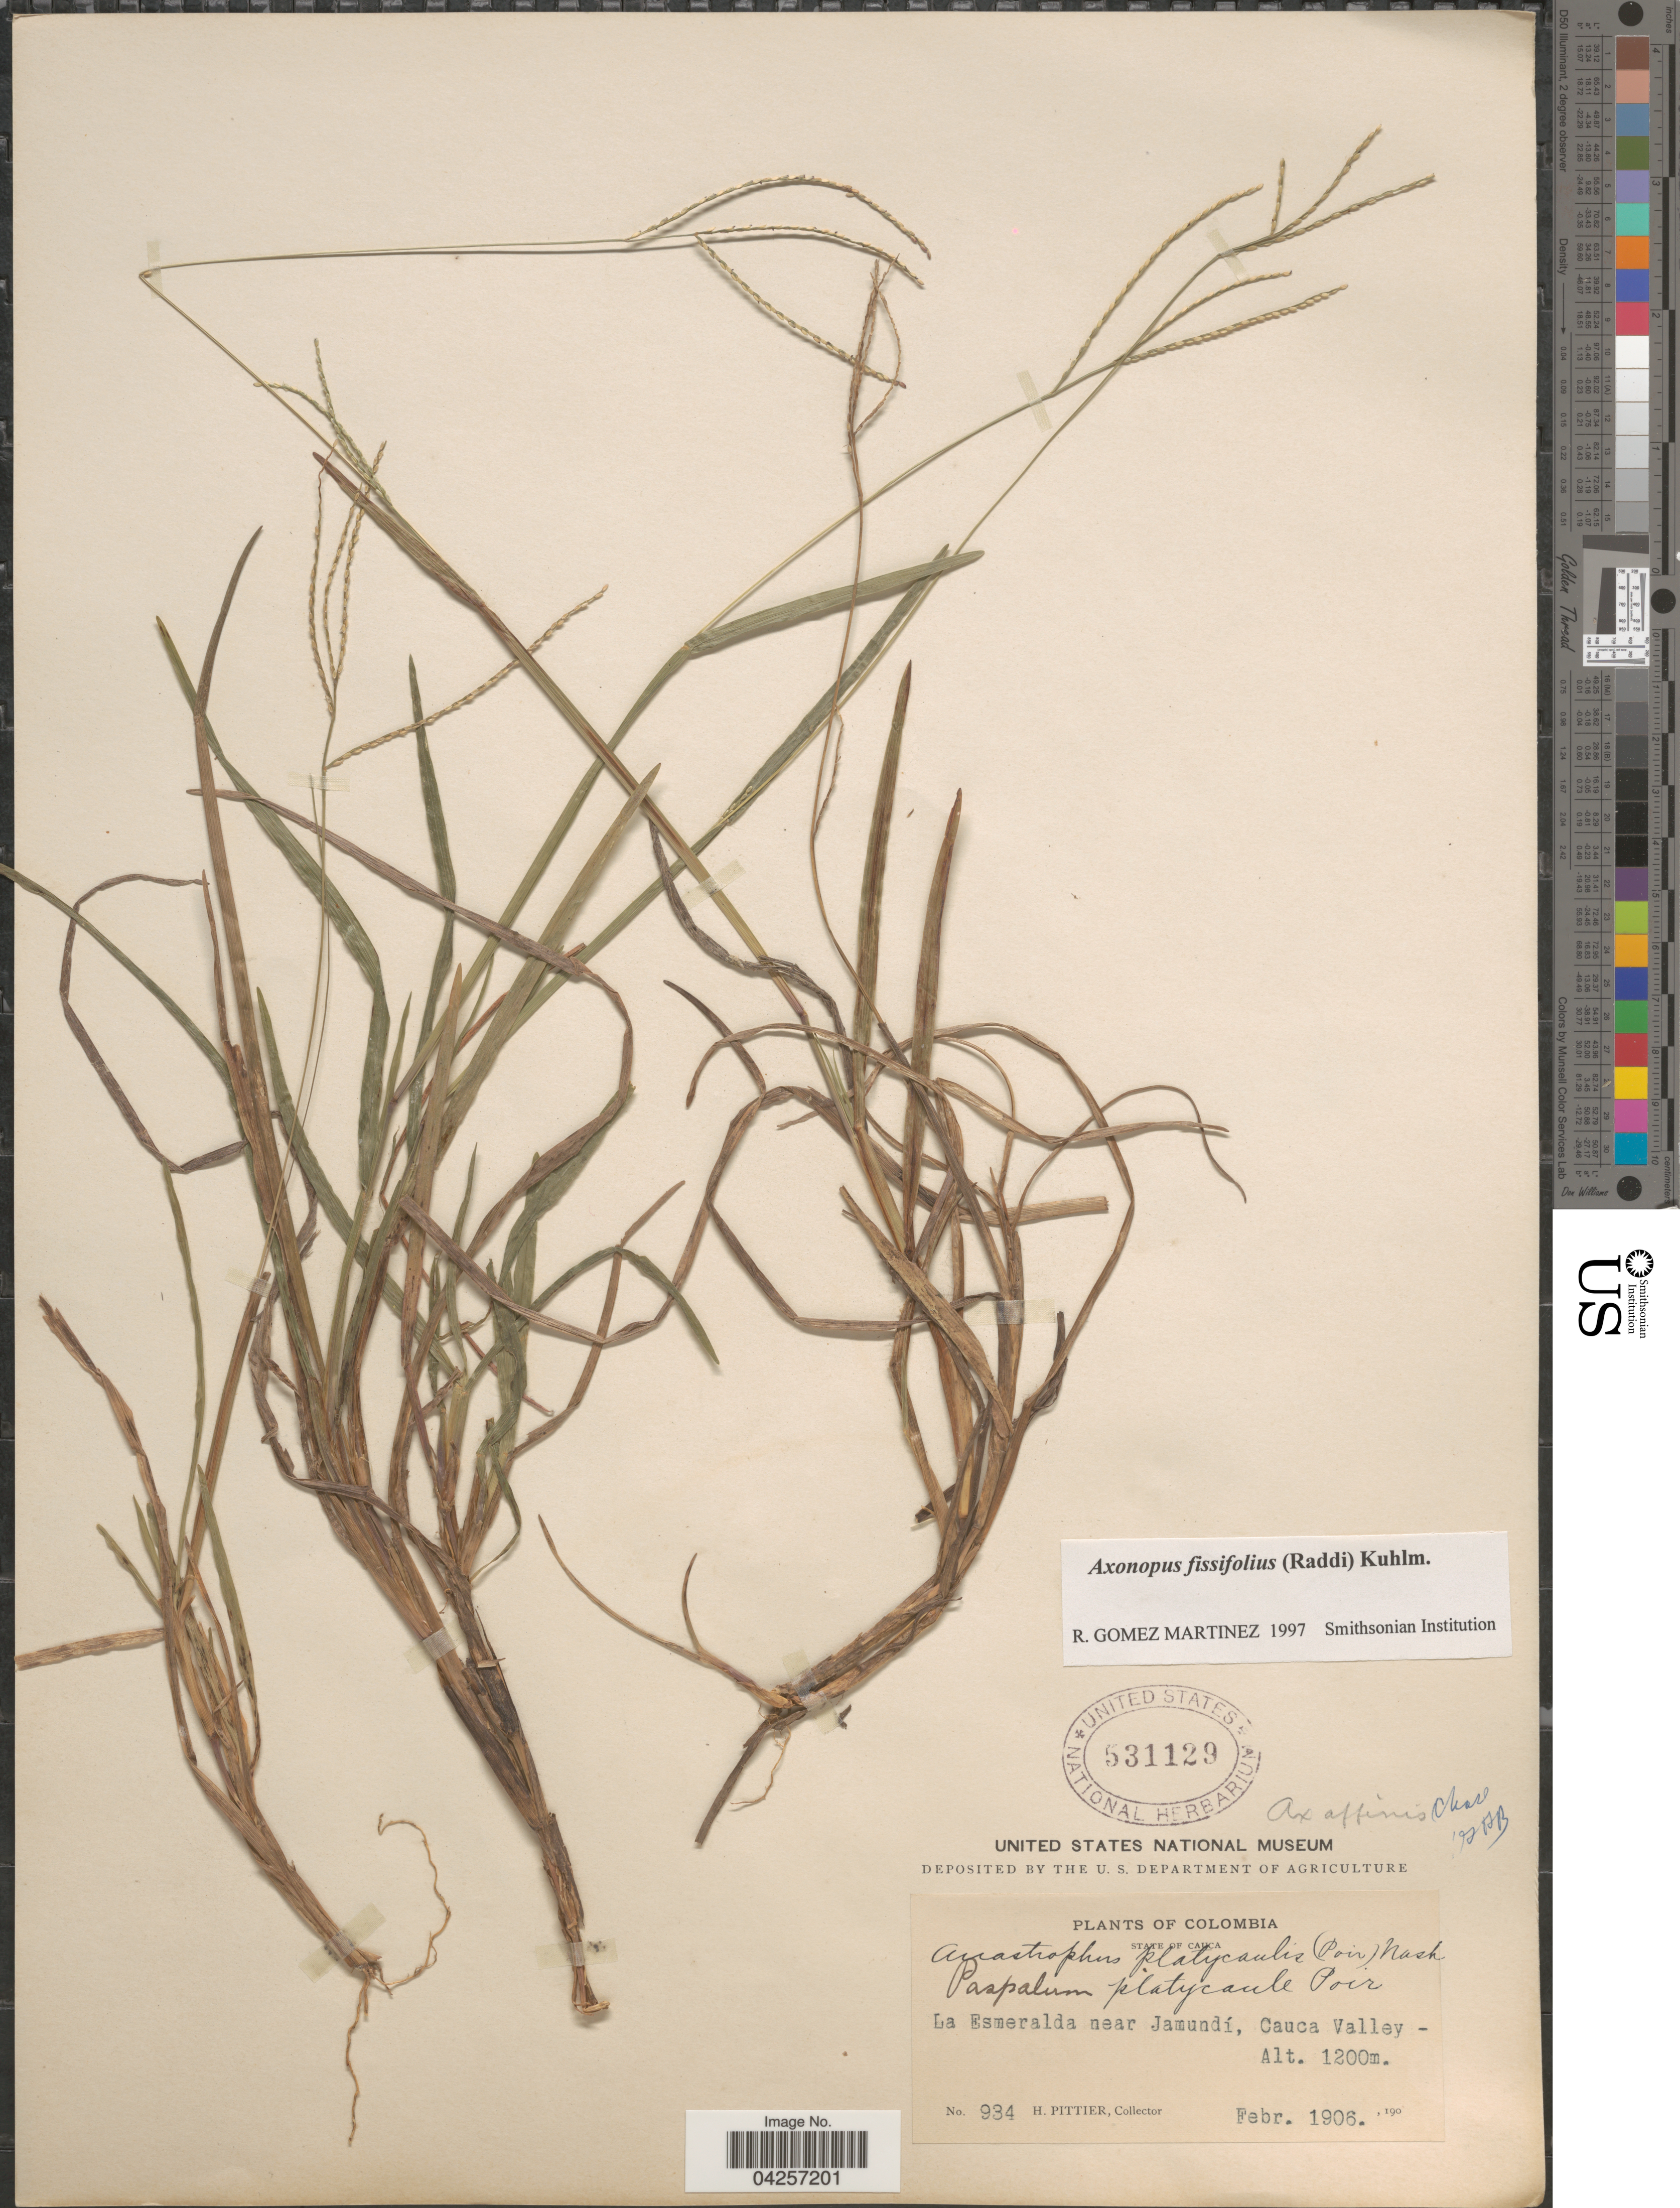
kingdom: Plantae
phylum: Tracheophyta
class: Liliopsida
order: Poales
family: Poaceae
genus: Axonopus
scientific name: Axonopus fissifolius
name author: (Raddi) Kuhlm.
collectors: H. F. Pittier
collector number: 934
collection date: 1906-02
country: Colombia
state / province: Cauca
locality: La Esmeralda near Jamundí, Cauca Valley.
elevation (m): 1200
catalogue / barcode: US 531129